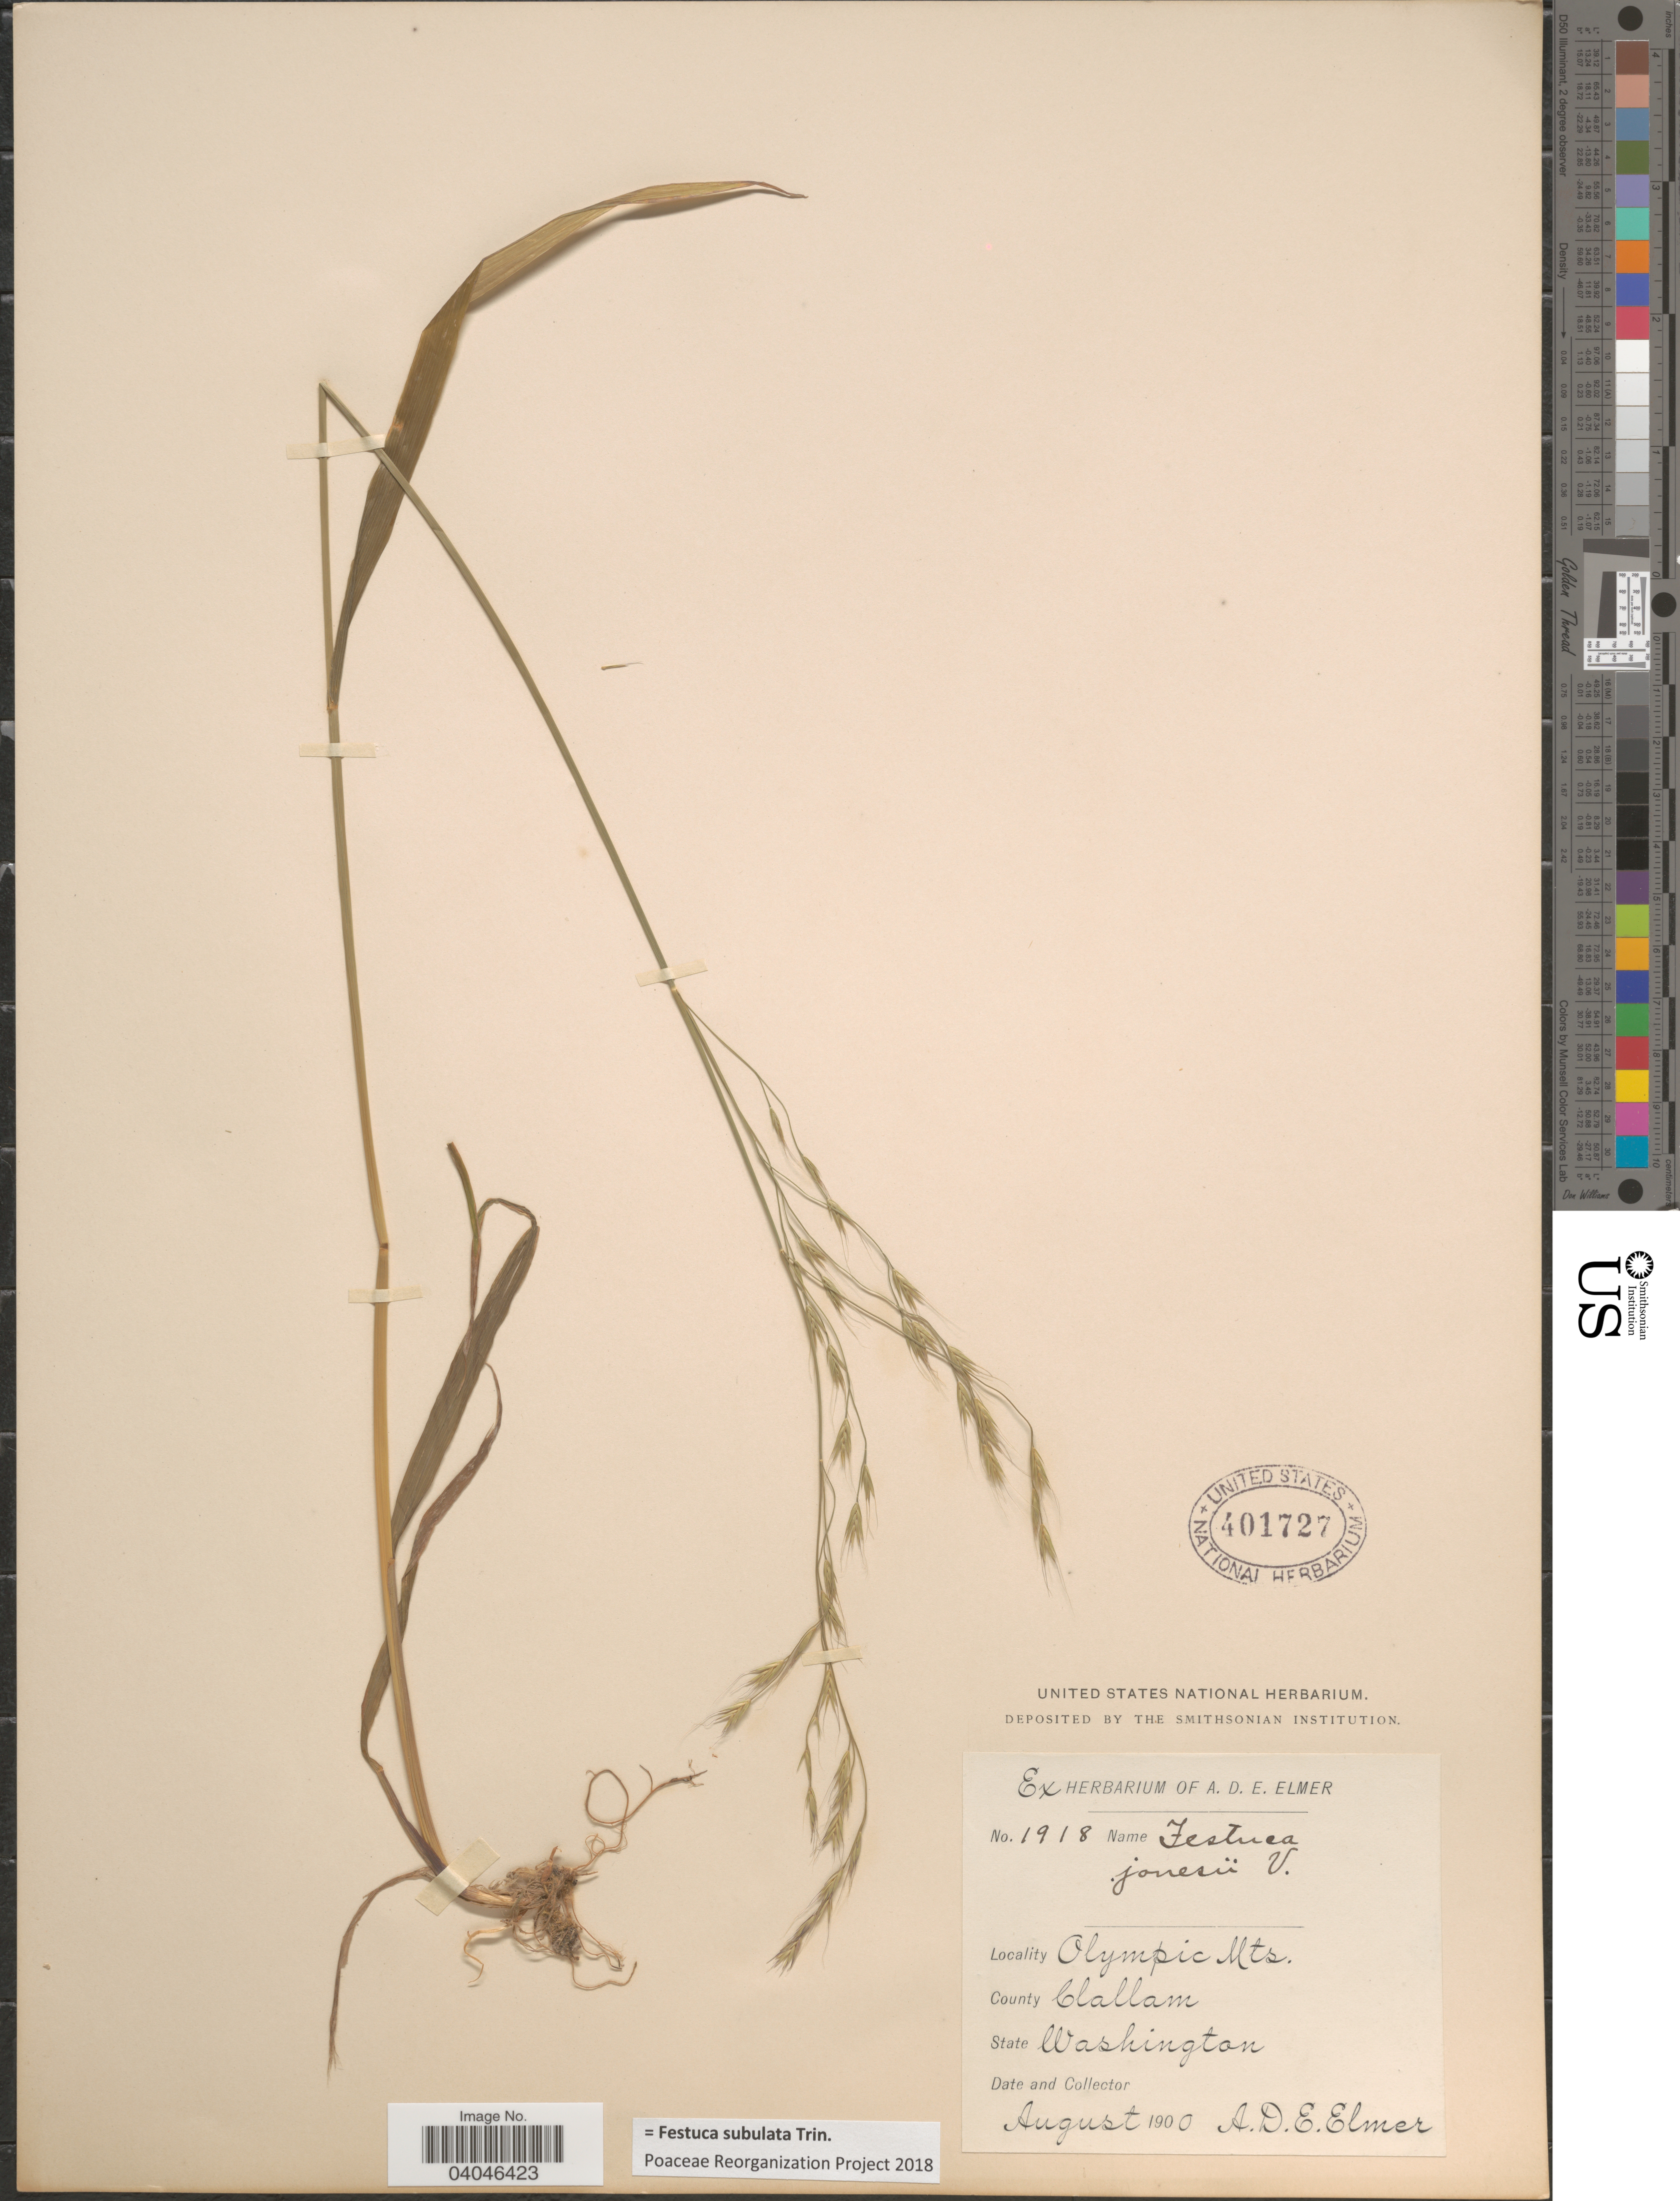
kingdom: Plantae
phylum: Tracheophyta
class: Liliopsida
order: Poales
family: Poaceae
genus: Festuca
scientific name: Festuca subulata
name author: Trin.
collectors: A. D. E. Elmer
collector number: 1918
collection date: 1900-08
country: United States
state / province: Washington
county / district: Clallam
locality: Olympic Mts. County Clallam.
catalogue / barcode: US 401727